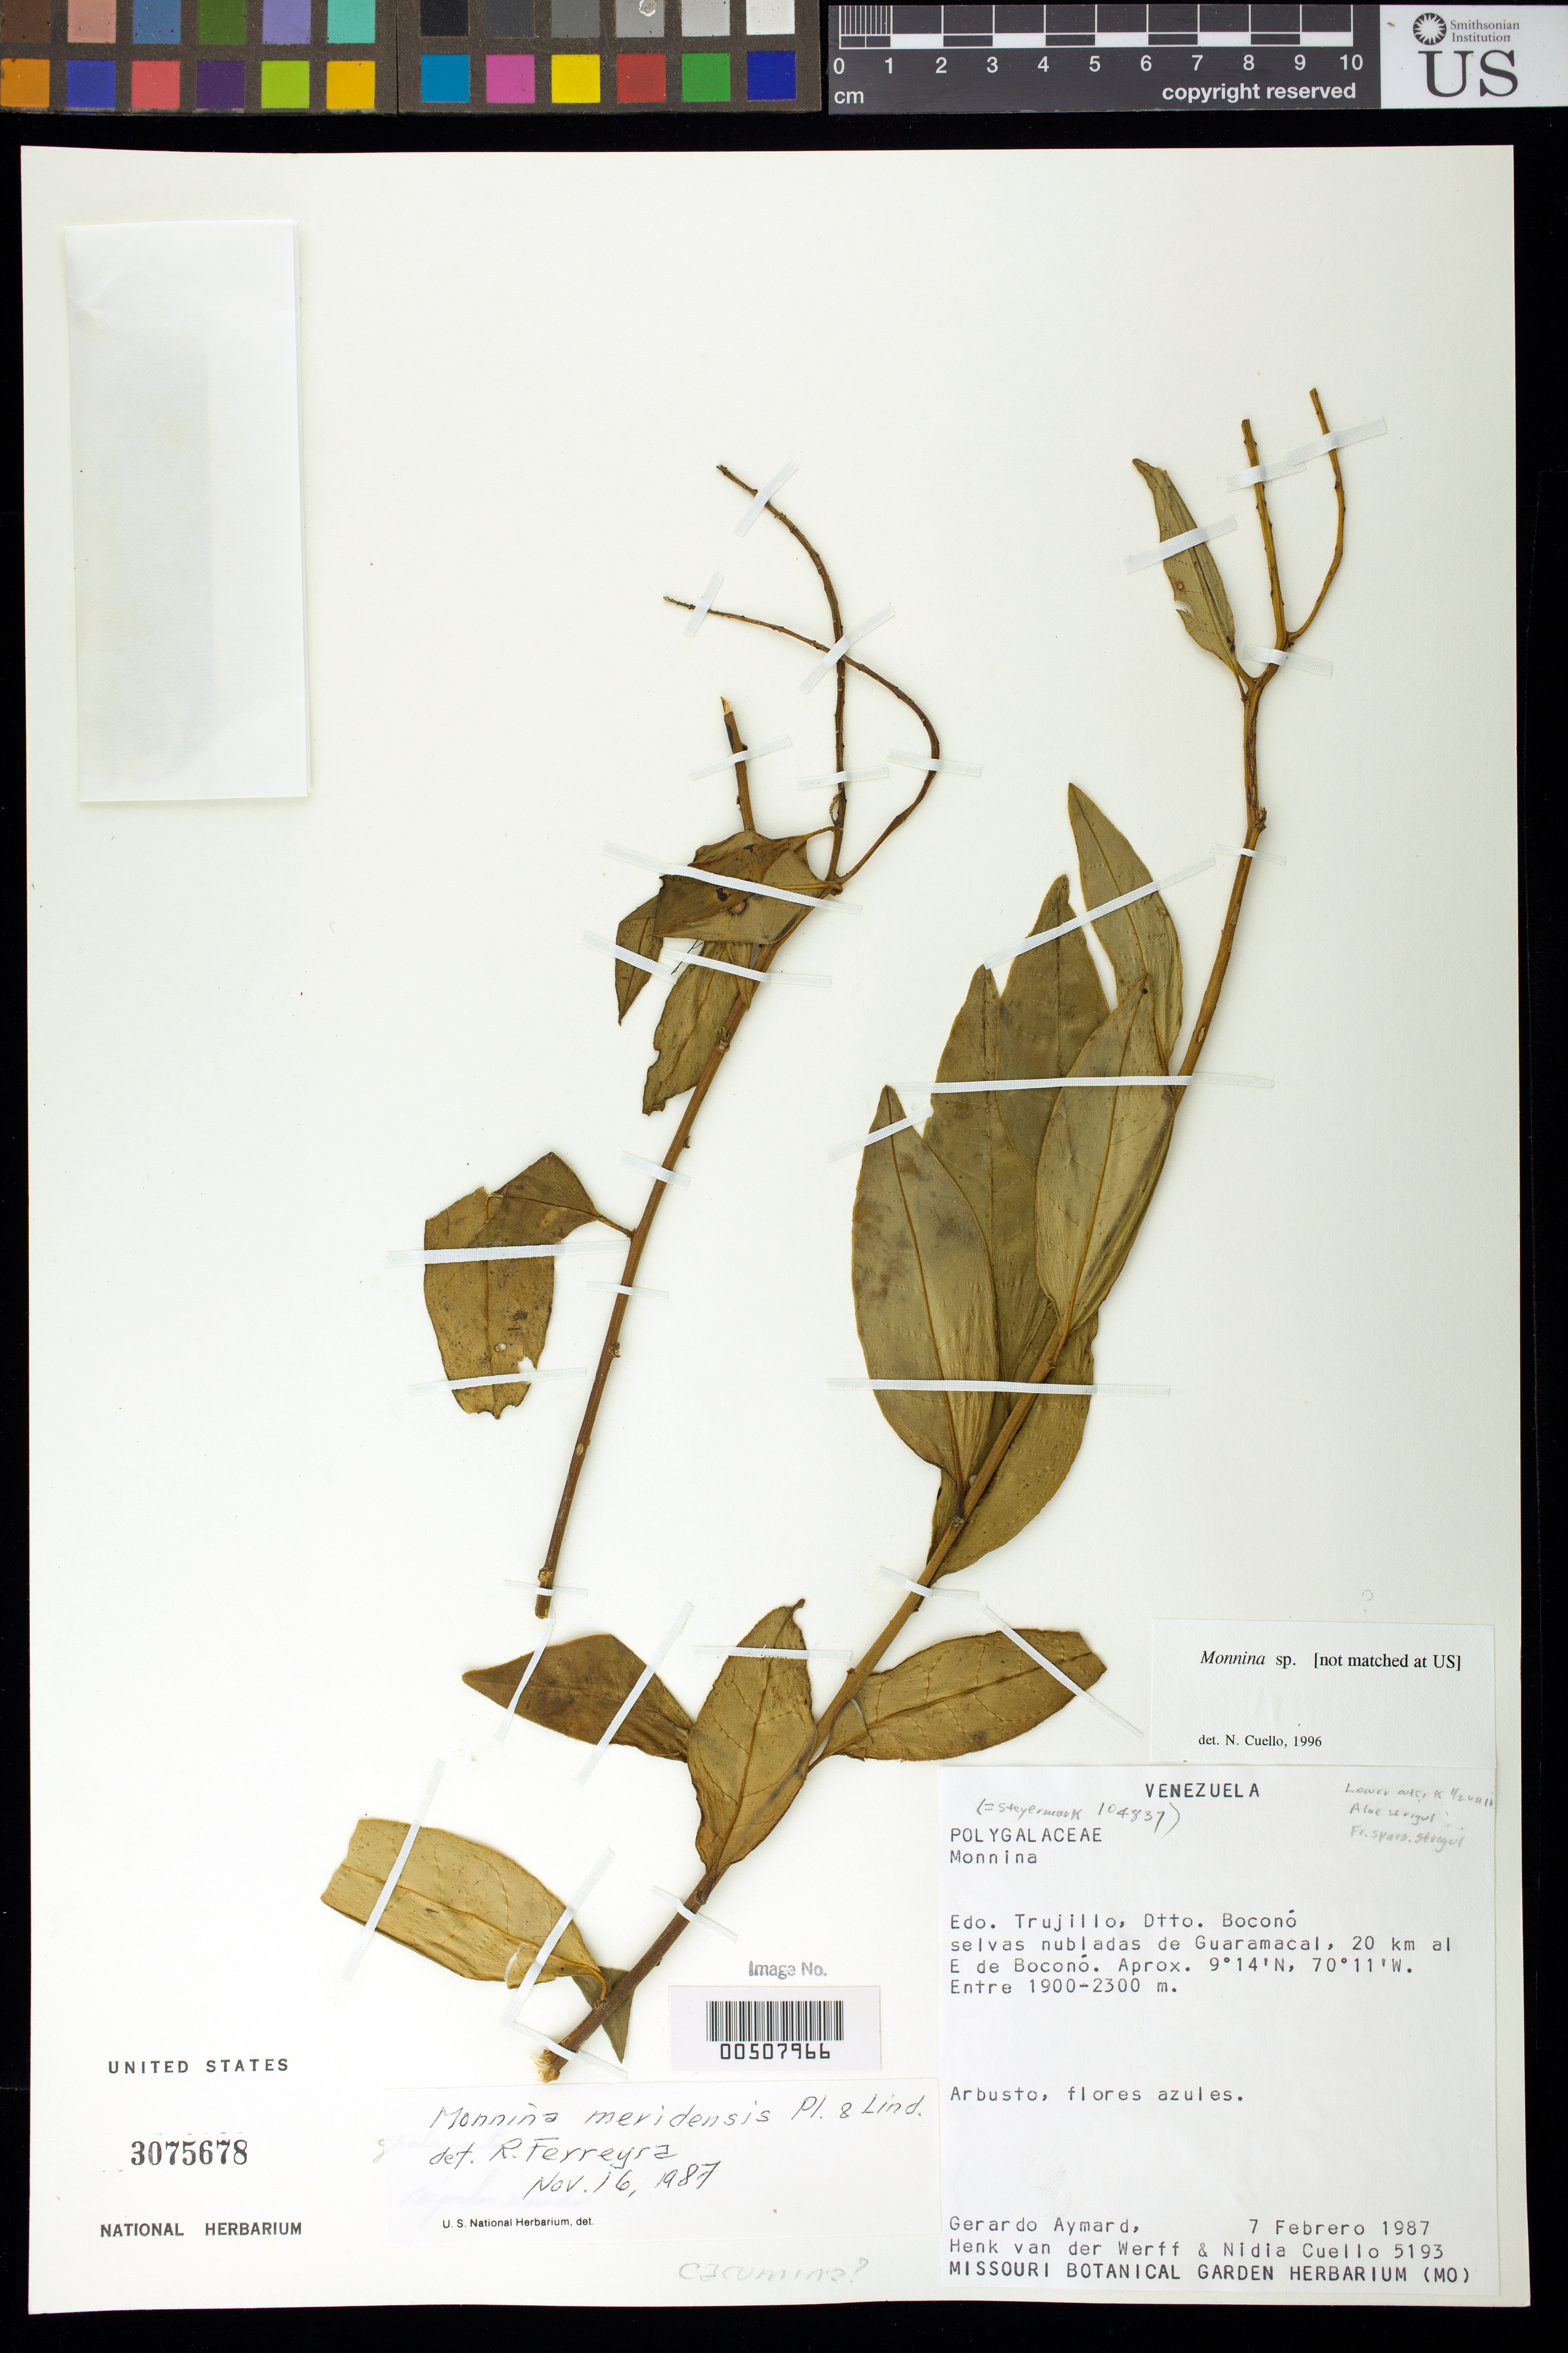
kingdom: Plantae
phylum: Tracheophyta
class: Magnoliopsida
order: Fabales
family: Polygalaceae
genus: Monnina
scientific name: Monnina sp. a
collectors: G. A. Aymard, H. van der Werff & N. L. Cuello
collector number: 5193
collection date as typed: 07 Feb 1987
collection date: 1987-02-07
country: Venezuela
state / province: Trujillo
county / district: Boconó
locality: Guaramacal. 20 km E Boconó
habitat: Selvas nubladas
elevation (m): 1900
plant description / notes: MO, PORT, US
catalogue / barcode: US 3075678